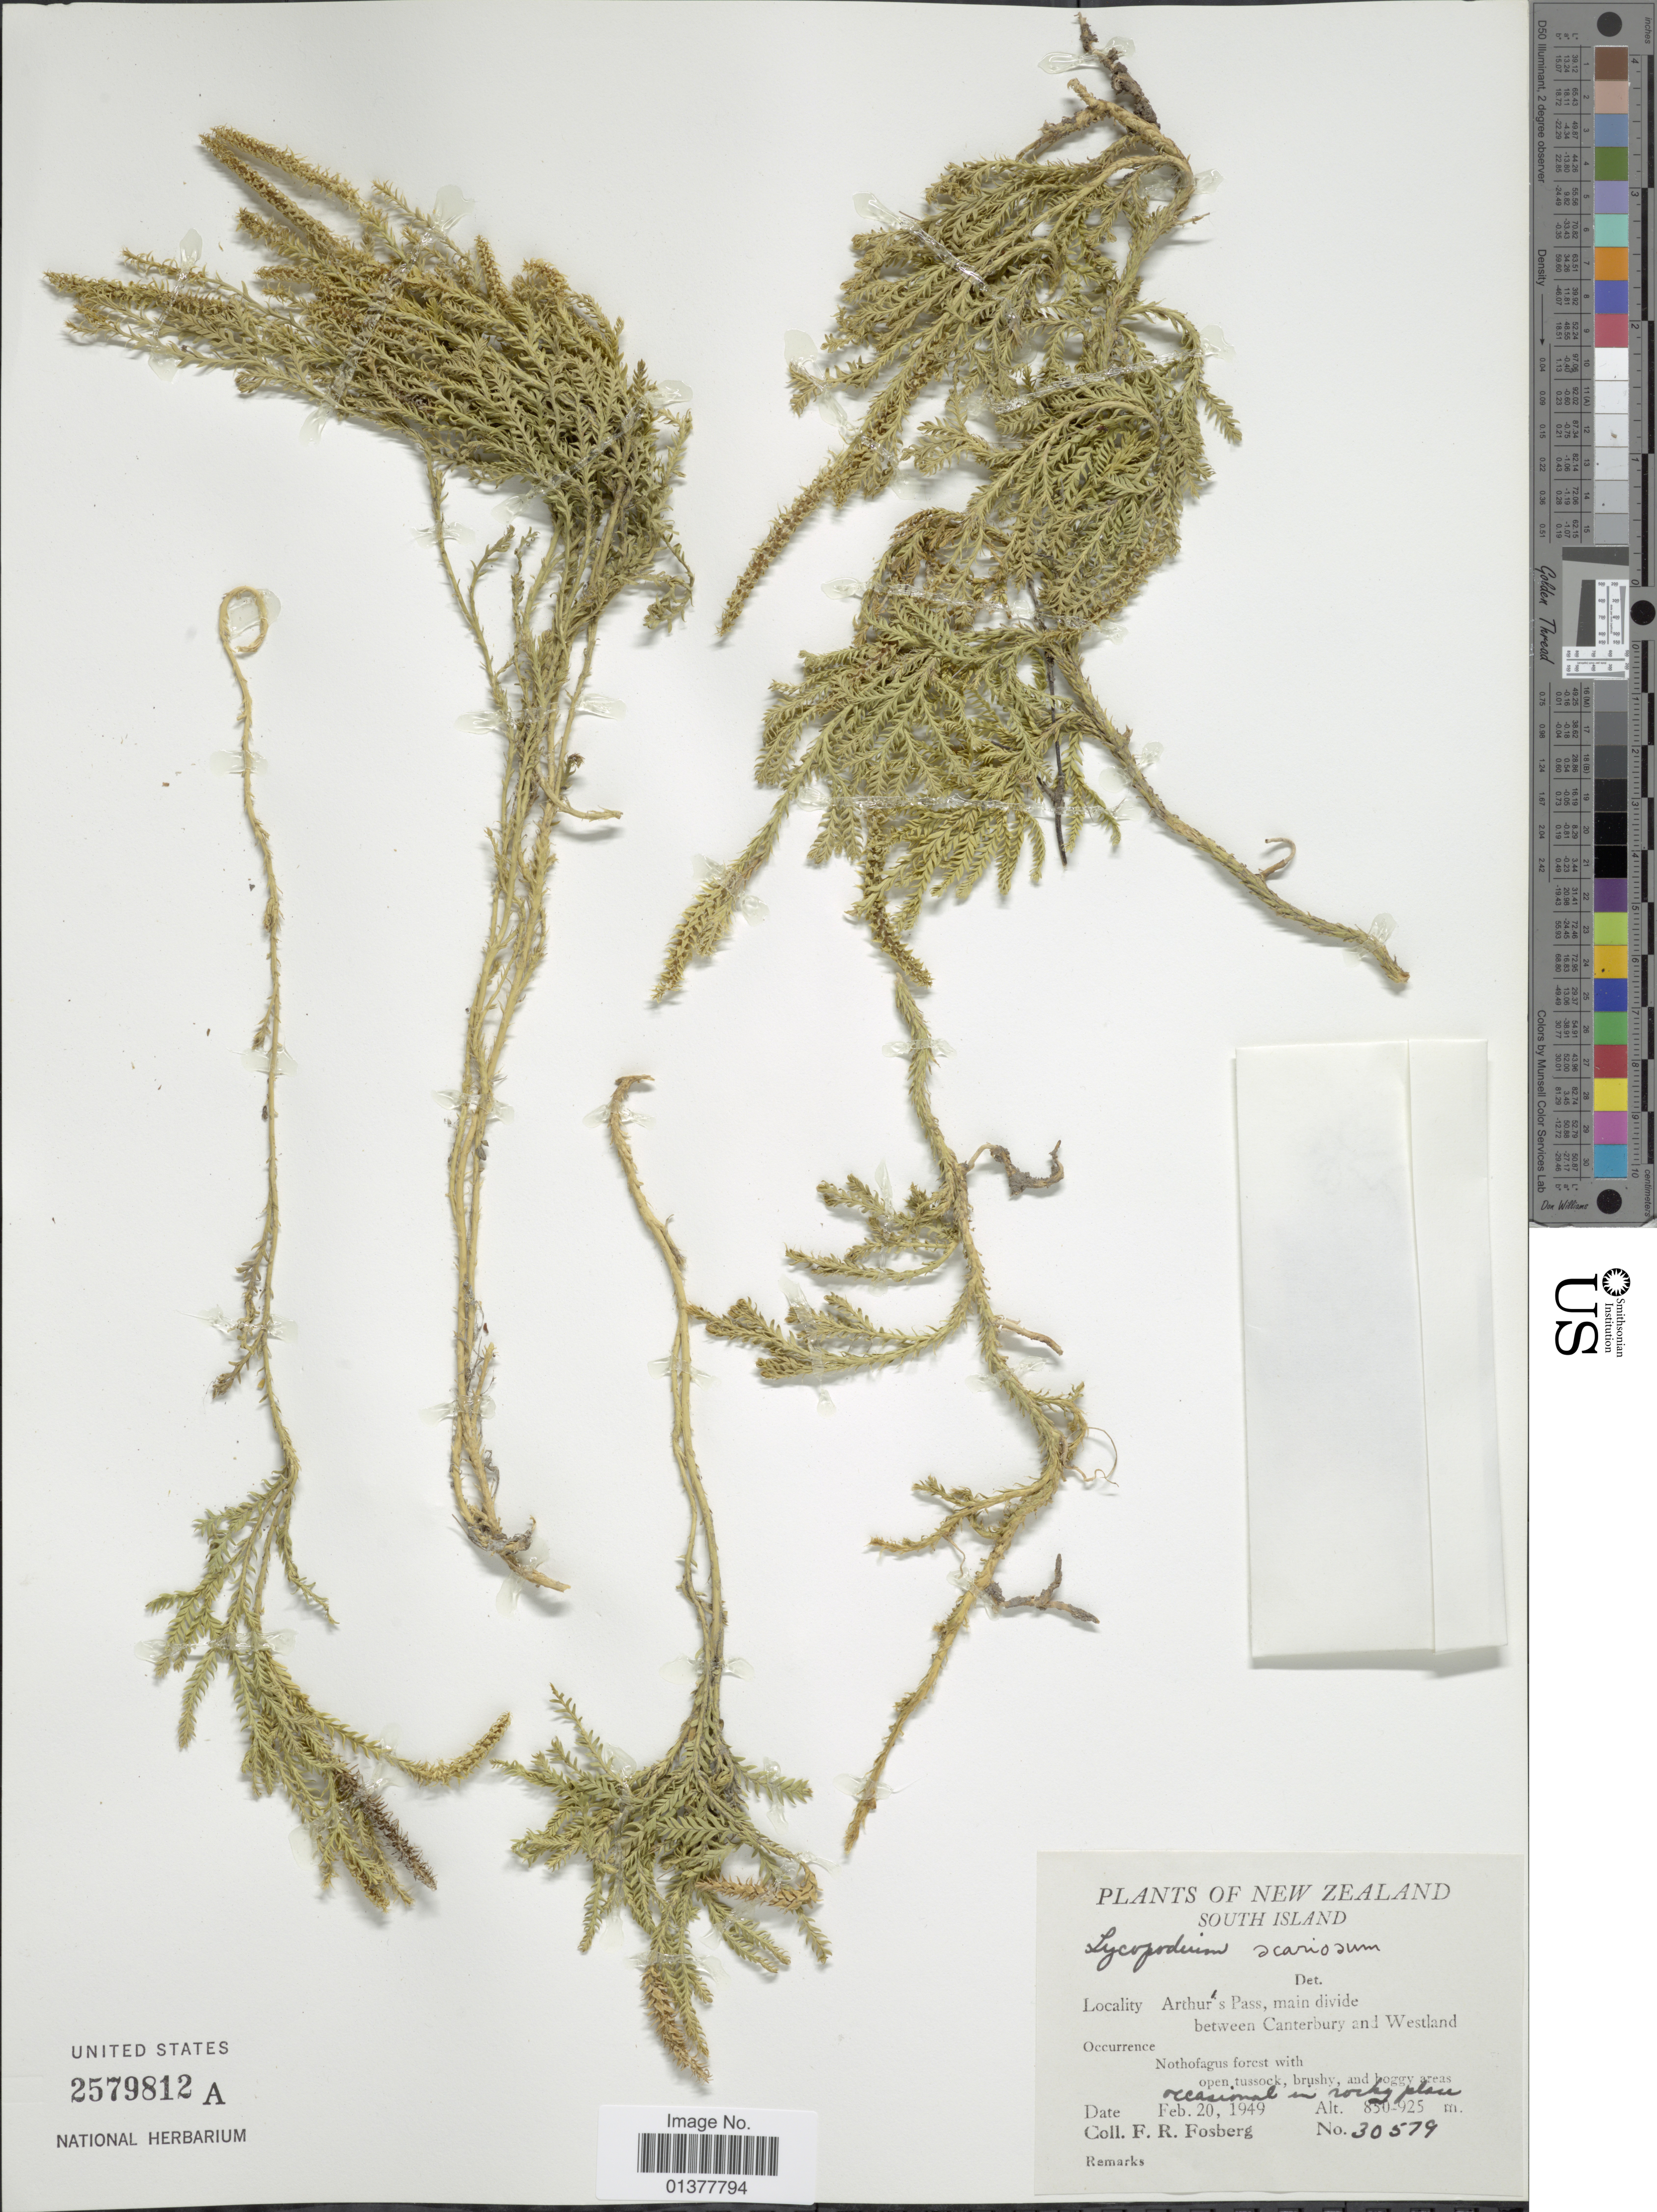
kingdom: Plantae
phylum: Tracheophyta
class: Lycopodiopsida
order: Lycopodiales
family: Lycopodiaceae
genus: Diphasium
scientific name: Diphasium scariosum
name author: (G. Forst.) Rothm.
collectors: F. R. Fosberg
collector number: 30579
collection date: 1949-02-20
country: New Zealand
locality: Arthur's Pass, main divide between Canterbury and Westland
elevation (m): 850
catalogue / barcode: US 2579812A